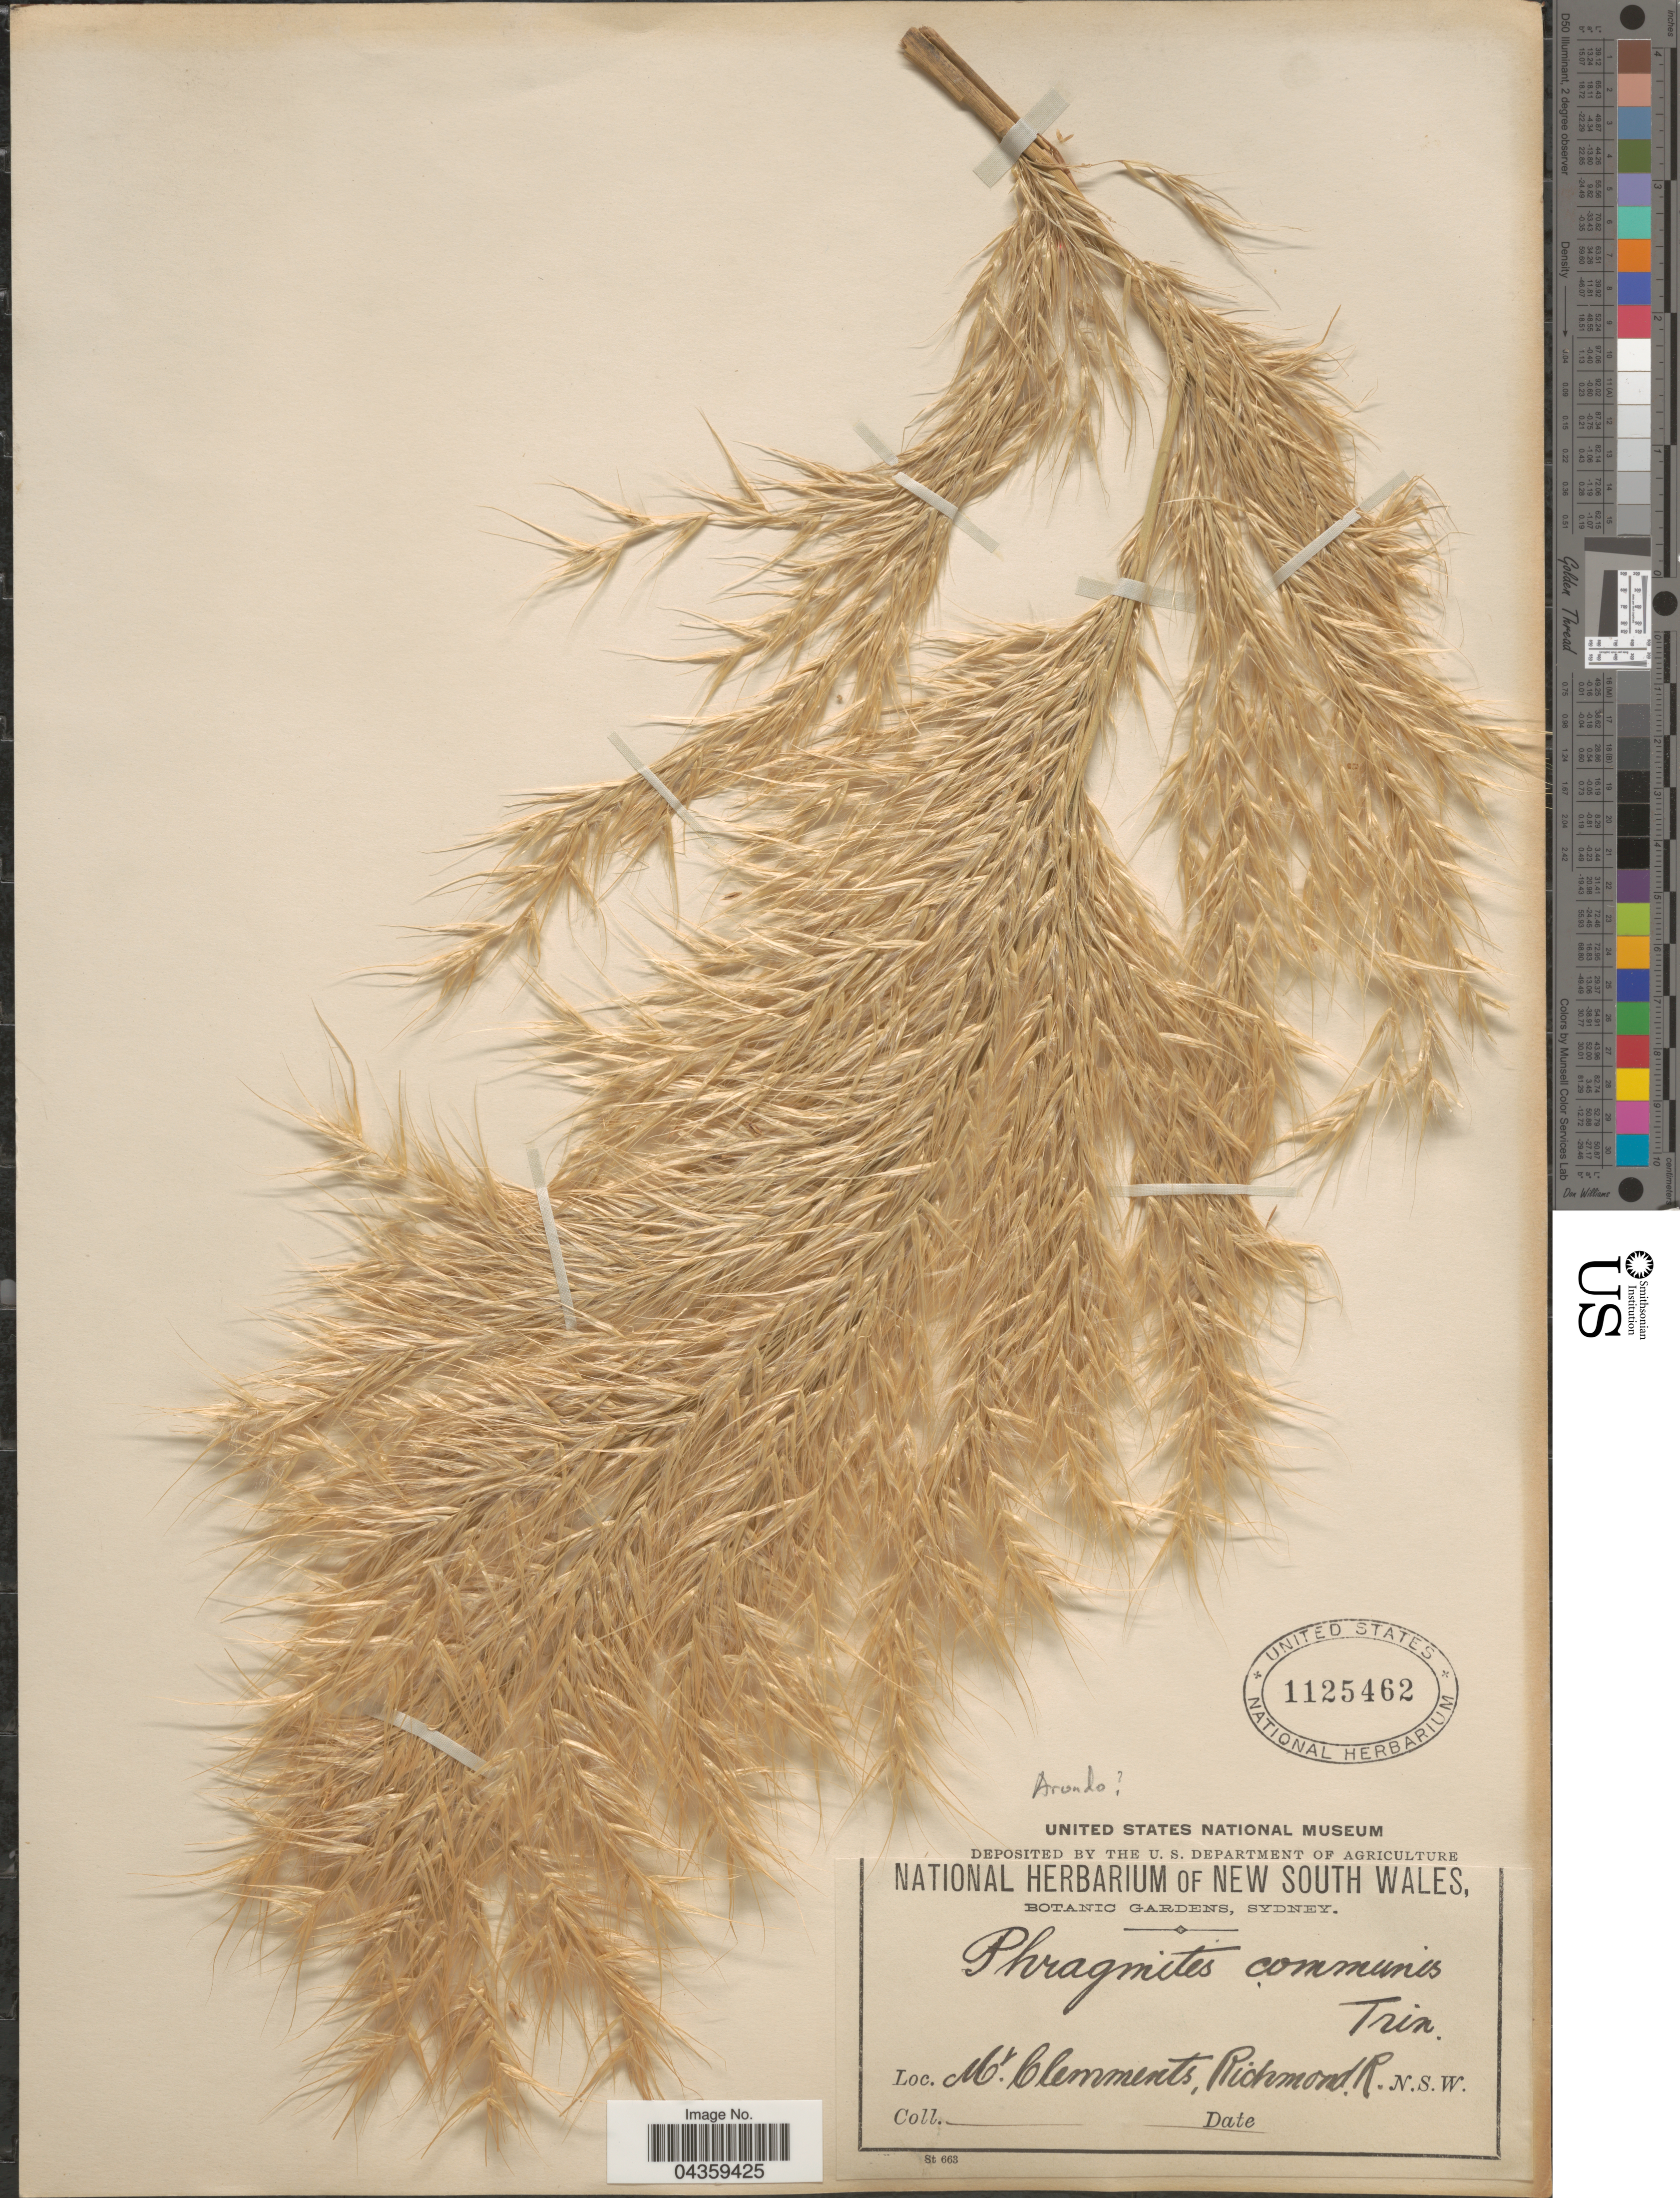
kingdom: Plantae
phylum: Tracheophyta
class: Liliopsida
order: Poales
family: Poaceae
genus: Arundo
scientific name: Arundo donax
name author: L.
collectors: ex herb. New South Wales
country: Australia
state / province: New South Wales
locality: Mt. Clemments, Richmond. R.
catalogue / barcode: US 1125462